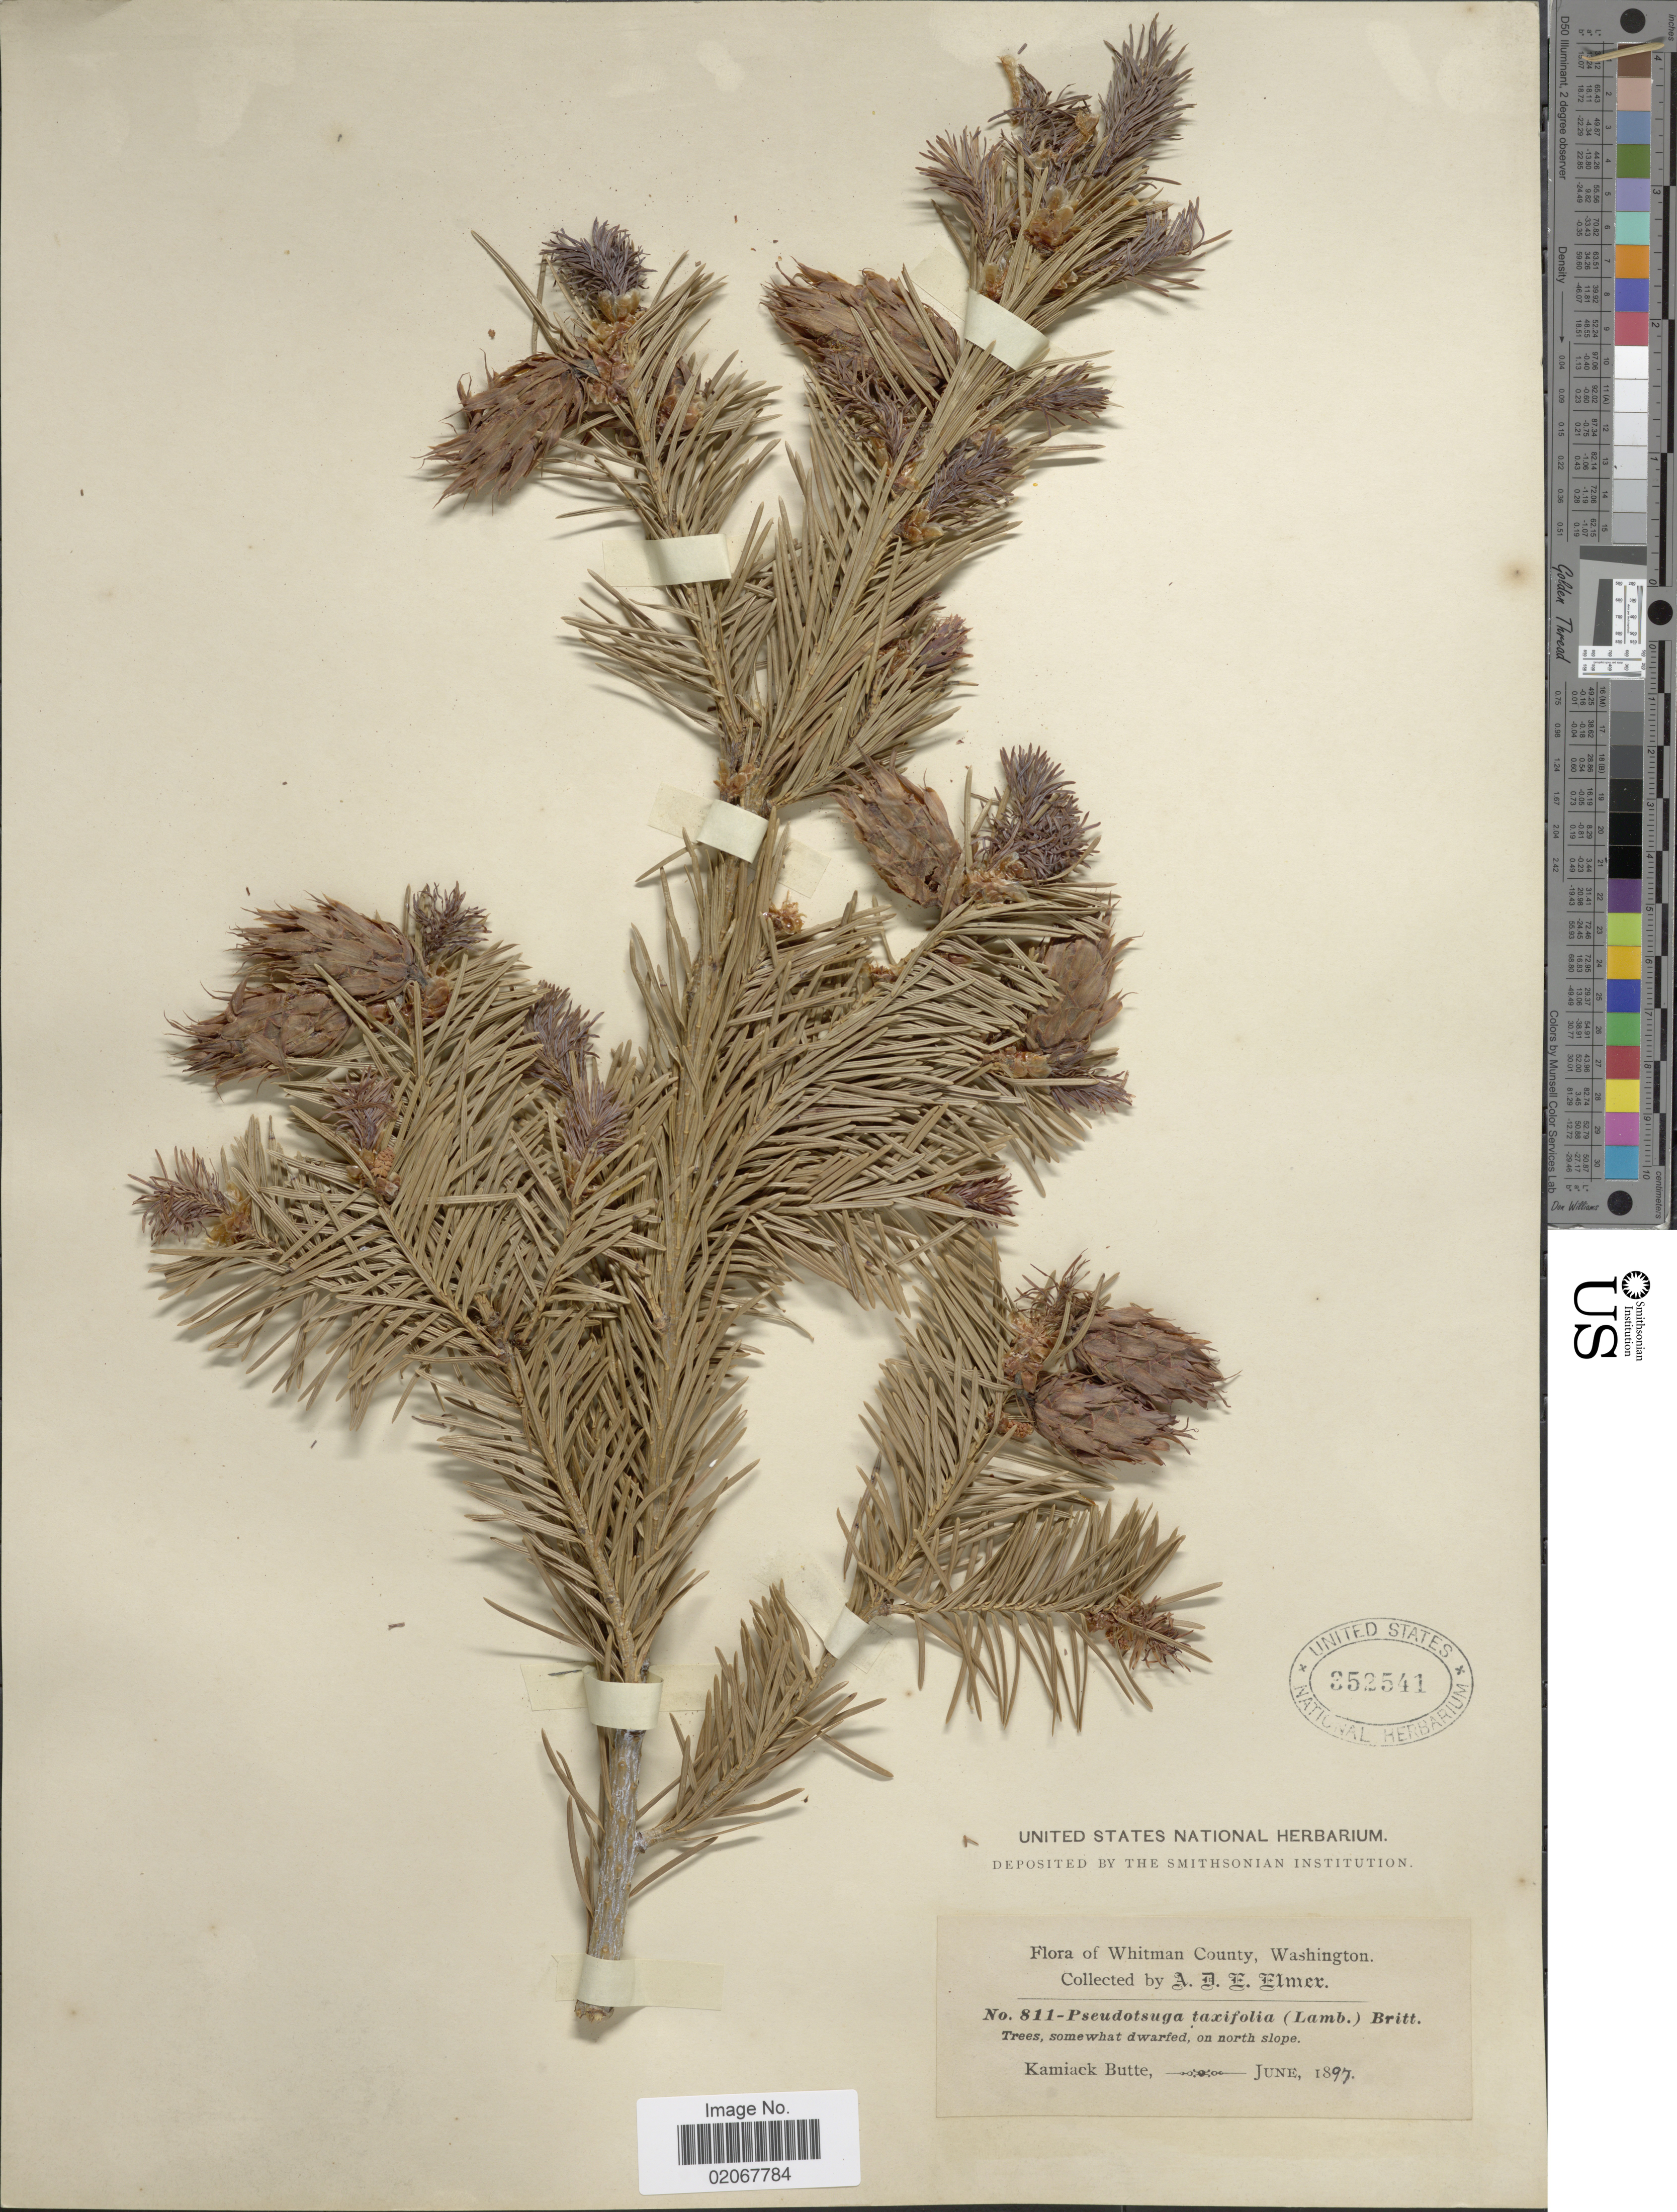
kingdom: Plantae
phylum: Tracheophyta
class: Pinopsida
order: Pinales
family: Pinaceae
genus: Pseudotsuga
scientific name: Pseudotsuga menziesii var. glauca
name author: (Beissn.) Franco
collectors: A. D. E. Elmer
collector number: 811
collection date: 1897-06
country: United States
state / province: Washington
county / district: Whitman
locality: Whitman County. Kamiack Butte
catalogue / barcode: US 352541